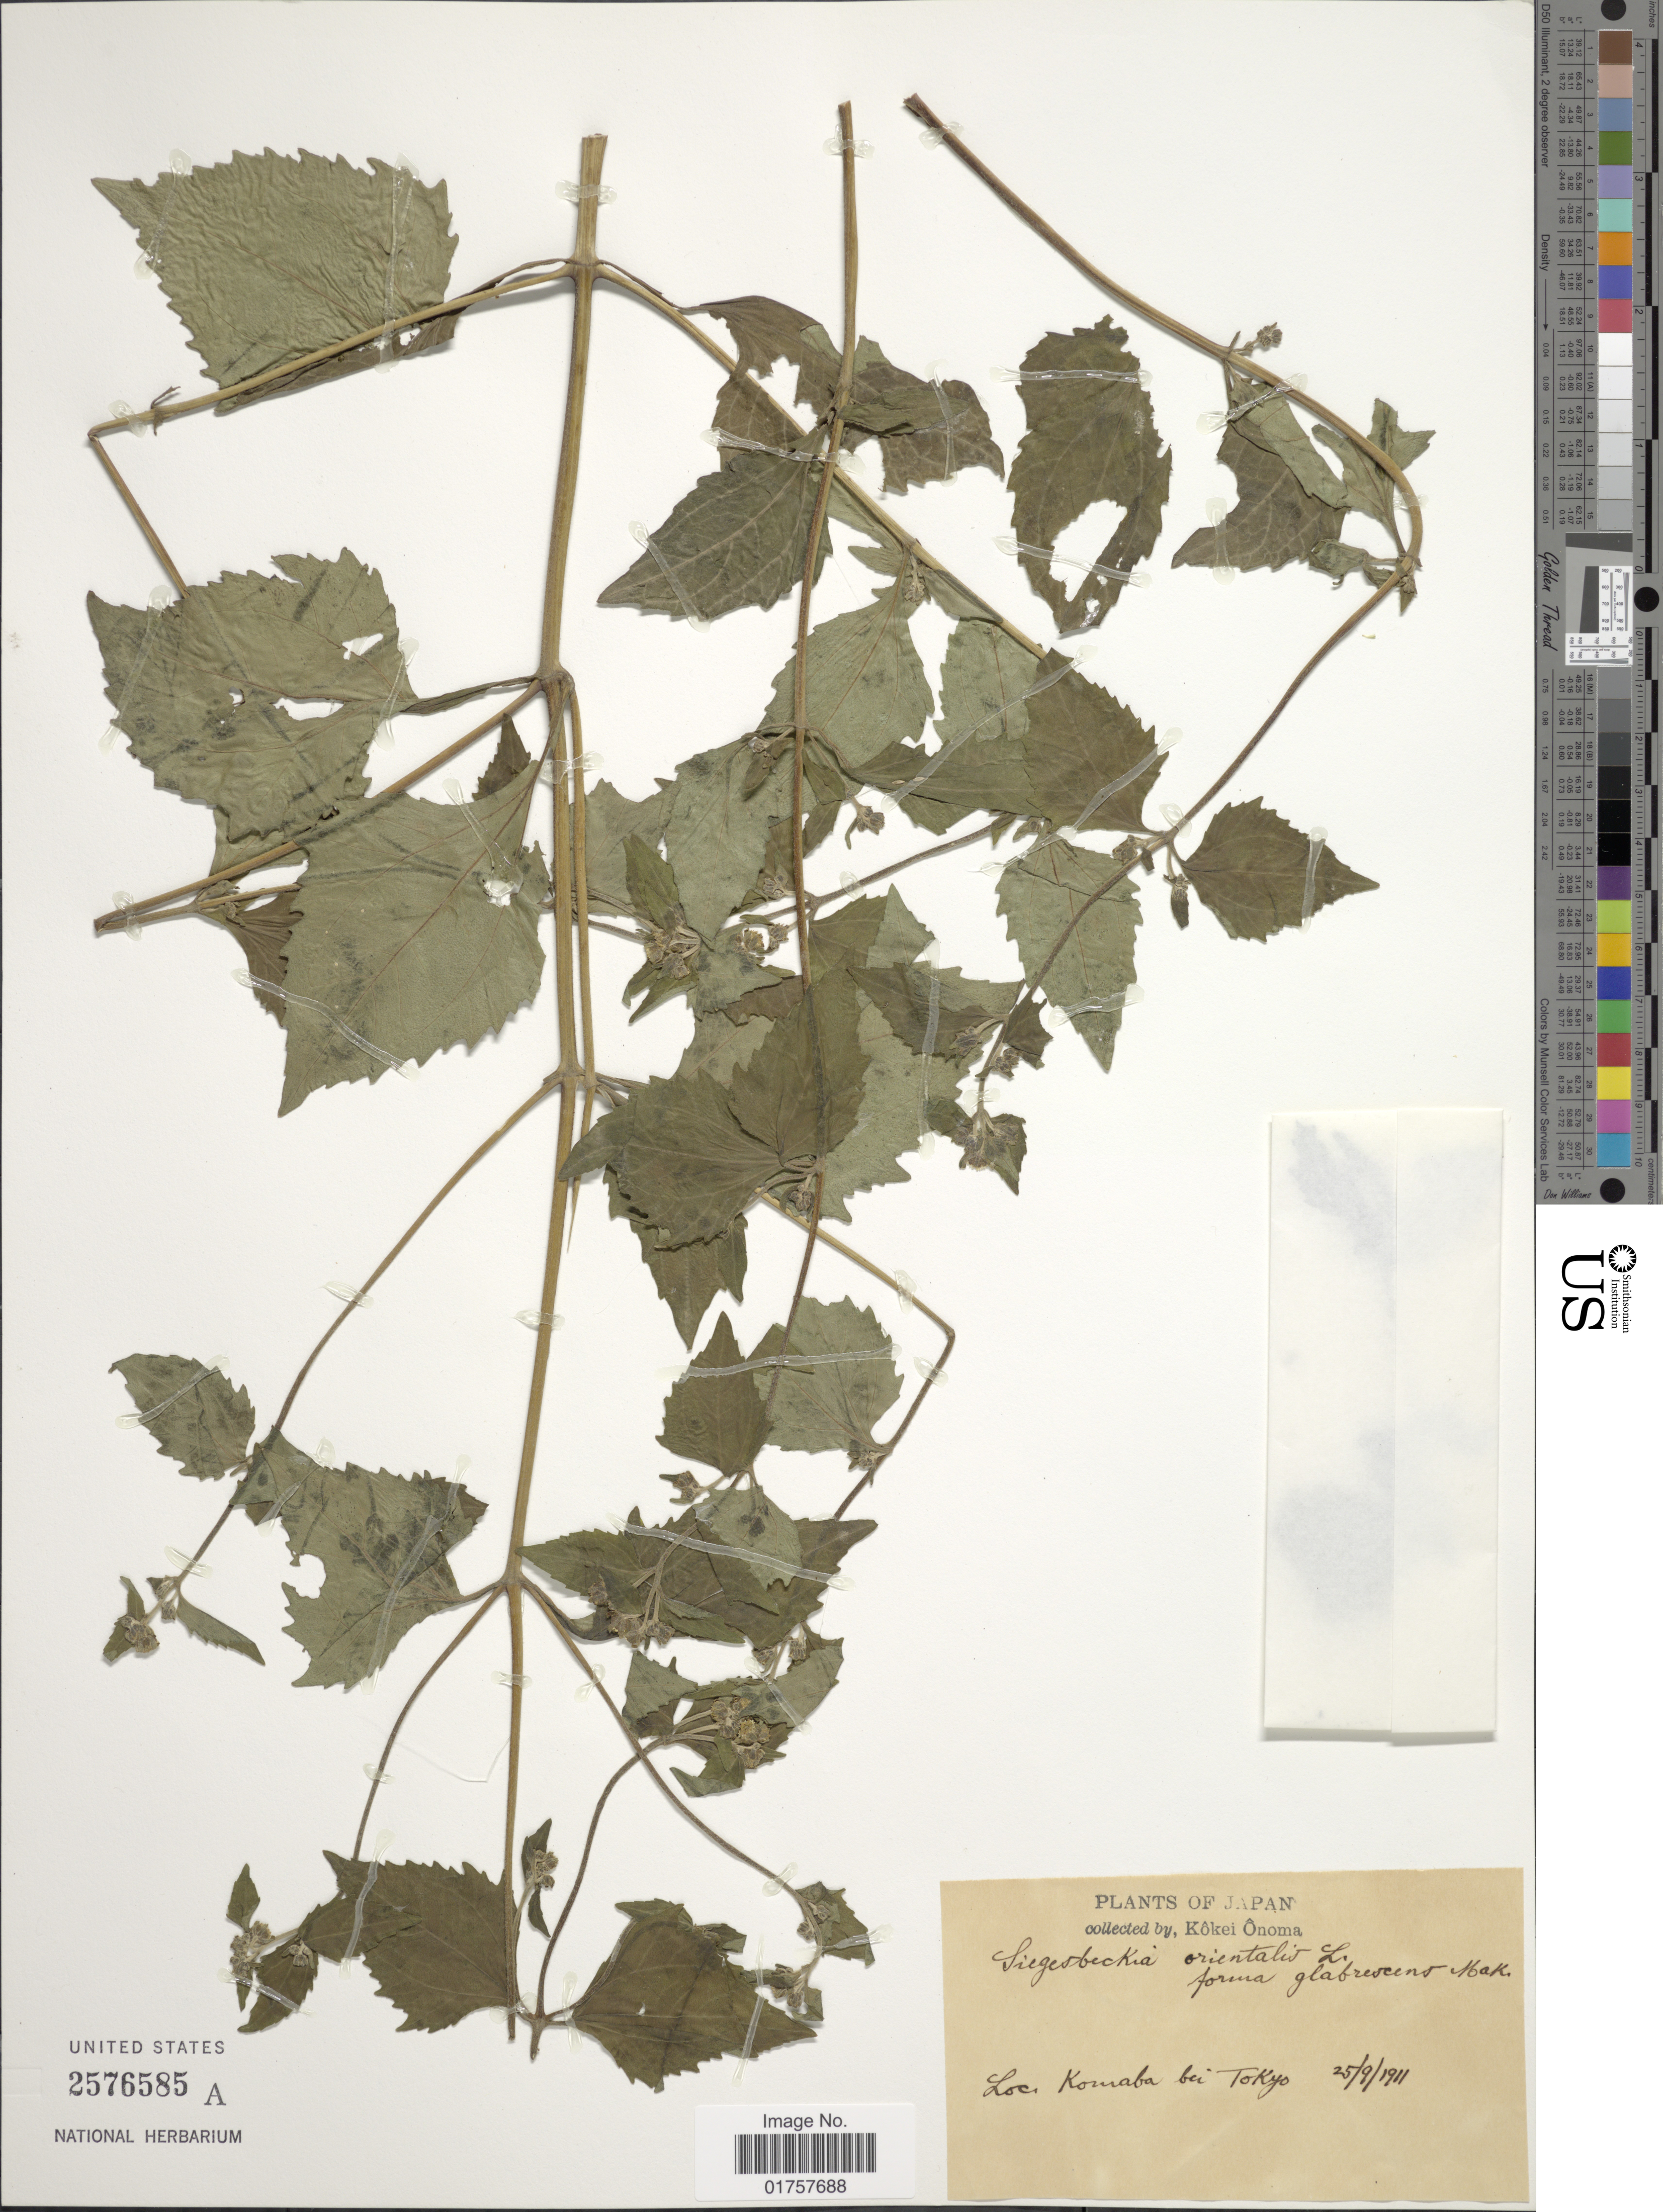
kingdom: Plantae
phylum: Tracheophyta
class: Magnoliopsida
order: Asterales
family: Asteraceae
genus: Sigesbeckia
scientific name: Sigesbeckia orientalis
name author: L.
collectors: K. Onoma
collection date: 1911-09-25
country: Japan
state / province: Tokyo, Federal City of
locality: Komaba bei Tokyo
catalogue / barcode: US 2576585A